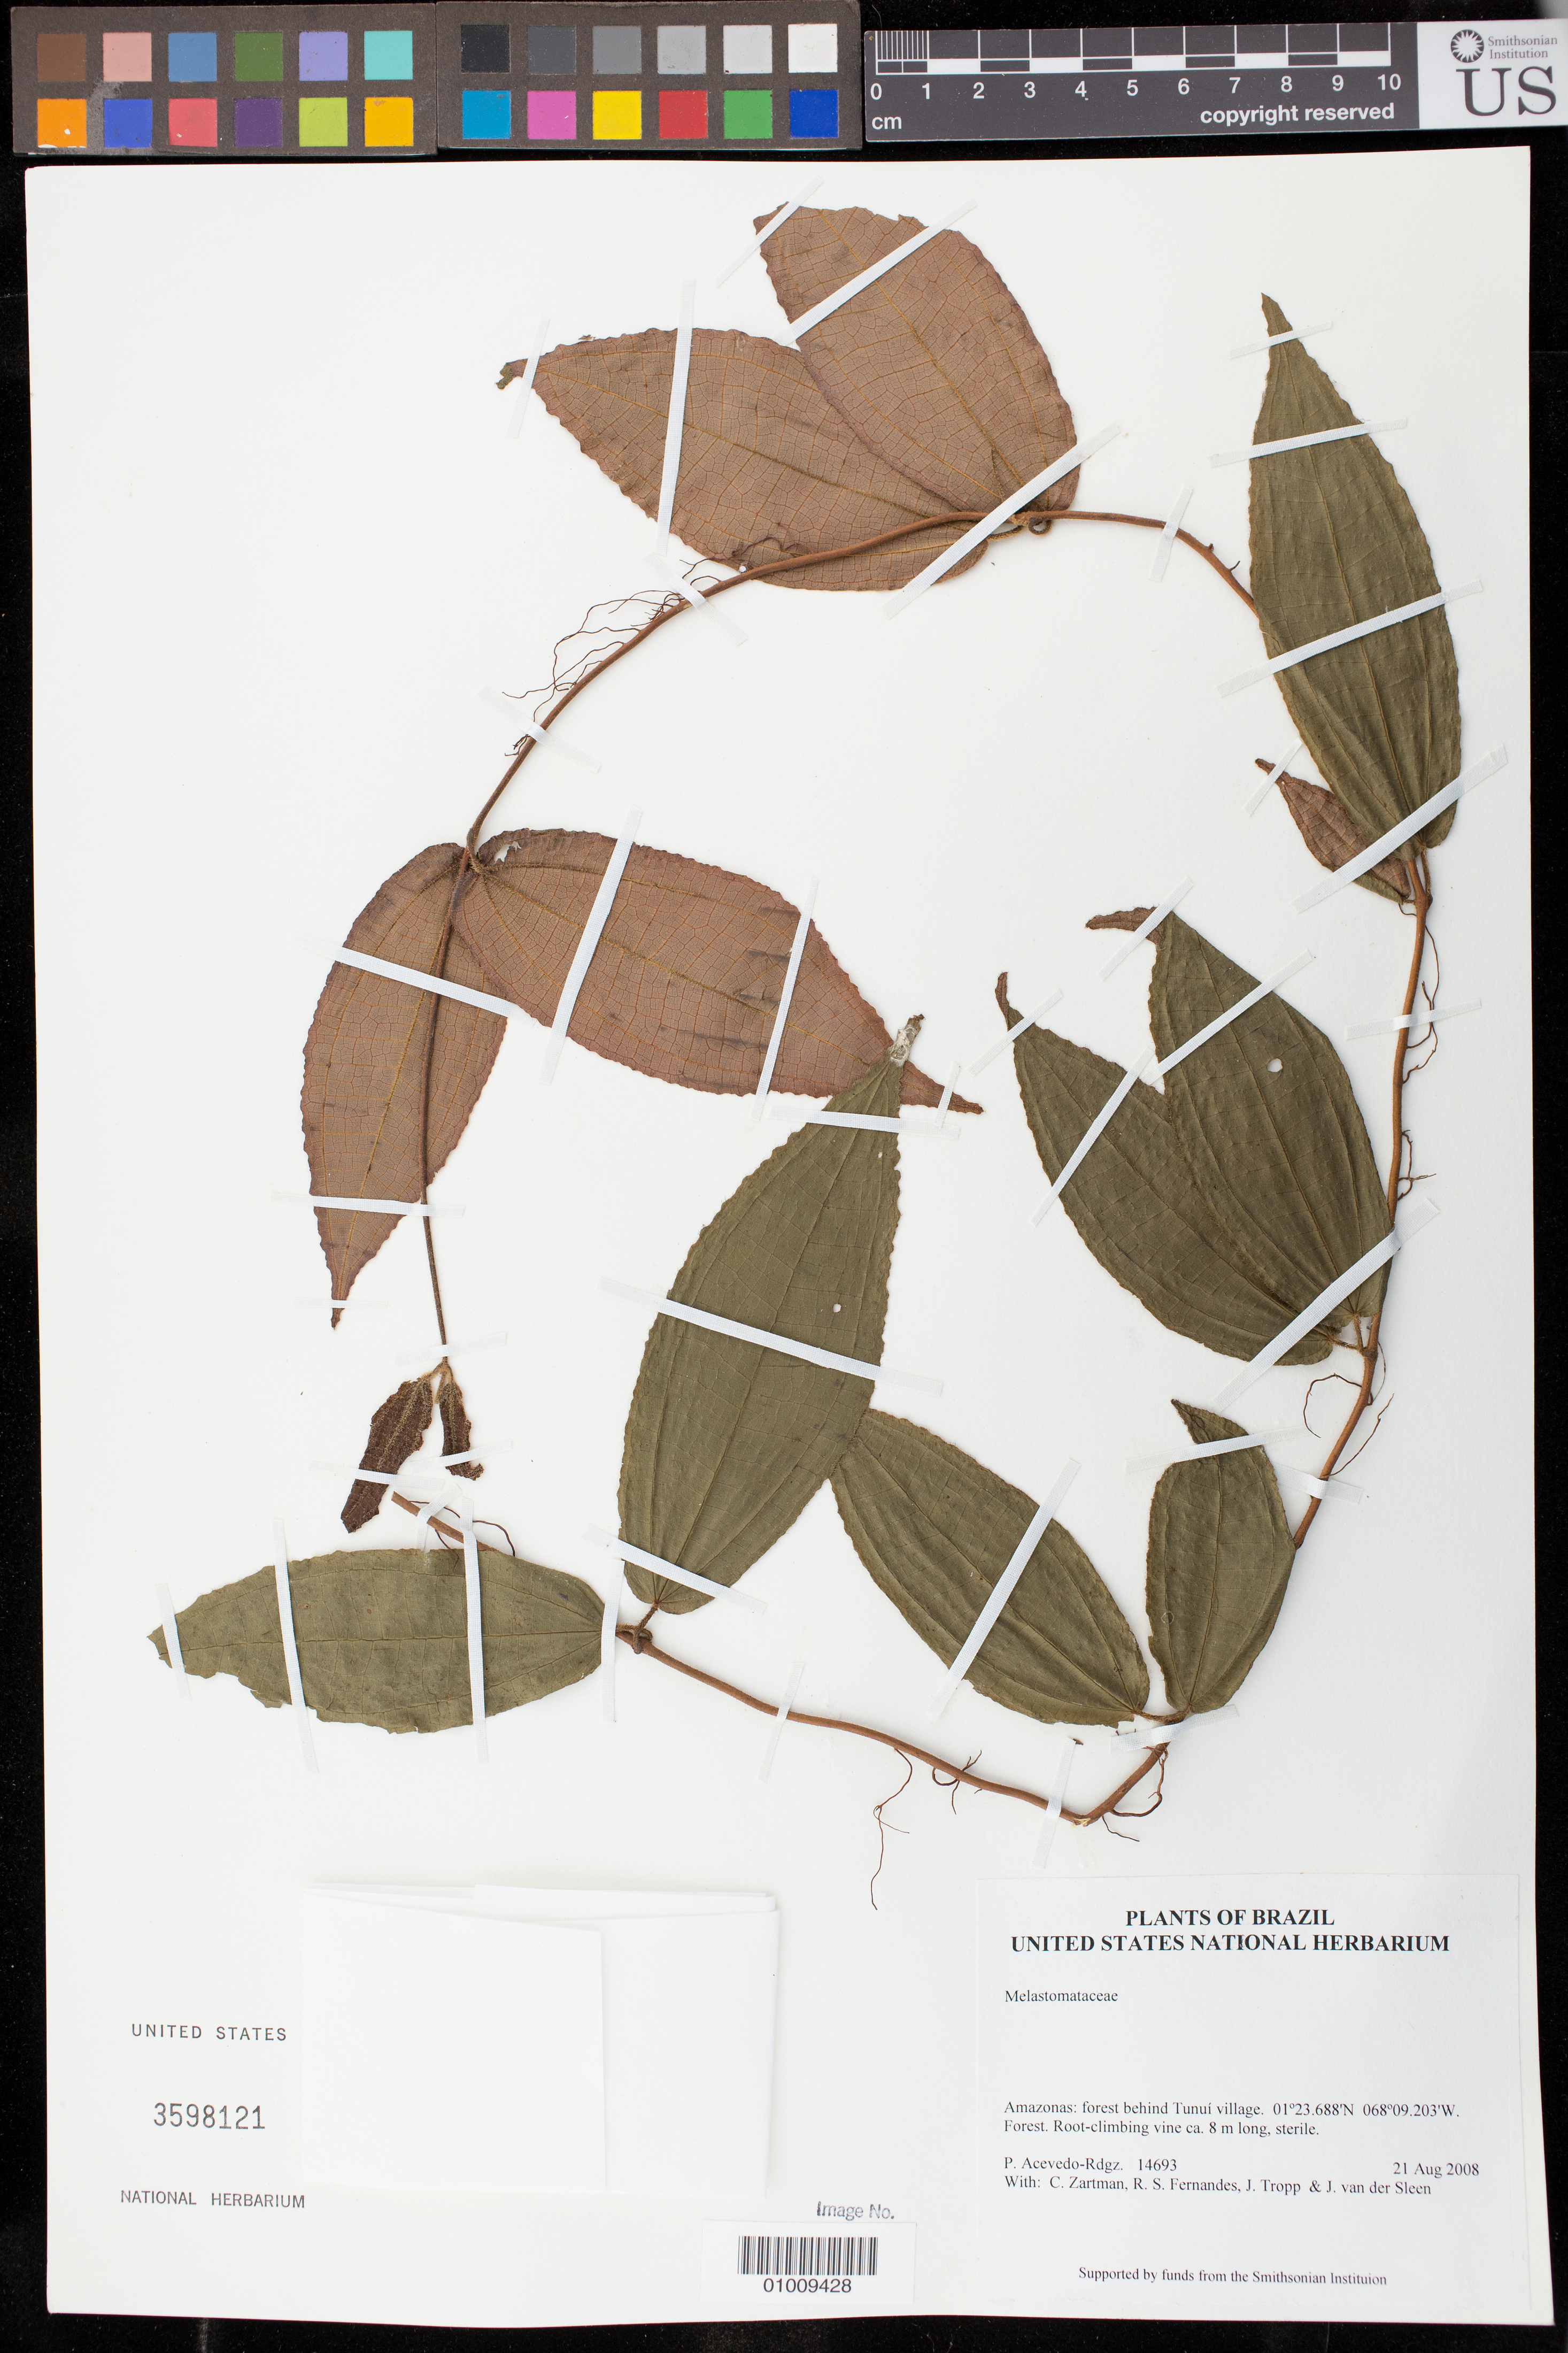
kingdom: Plantae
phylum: Tracheophyta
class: Magnoliopsida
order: Myrtales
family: Melastomataceae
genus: Miconia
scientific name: Miconia sp.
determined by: Michelangeli, F. A.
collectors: P. Acevedo-Rodr., C. Zartman, R. Fernandes, J. Tropp & J. van der Sleen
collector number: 14693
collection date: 2008-08-21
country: Brazil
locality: Amazonas: Forest behind Tunui village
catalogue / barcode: US 3598121